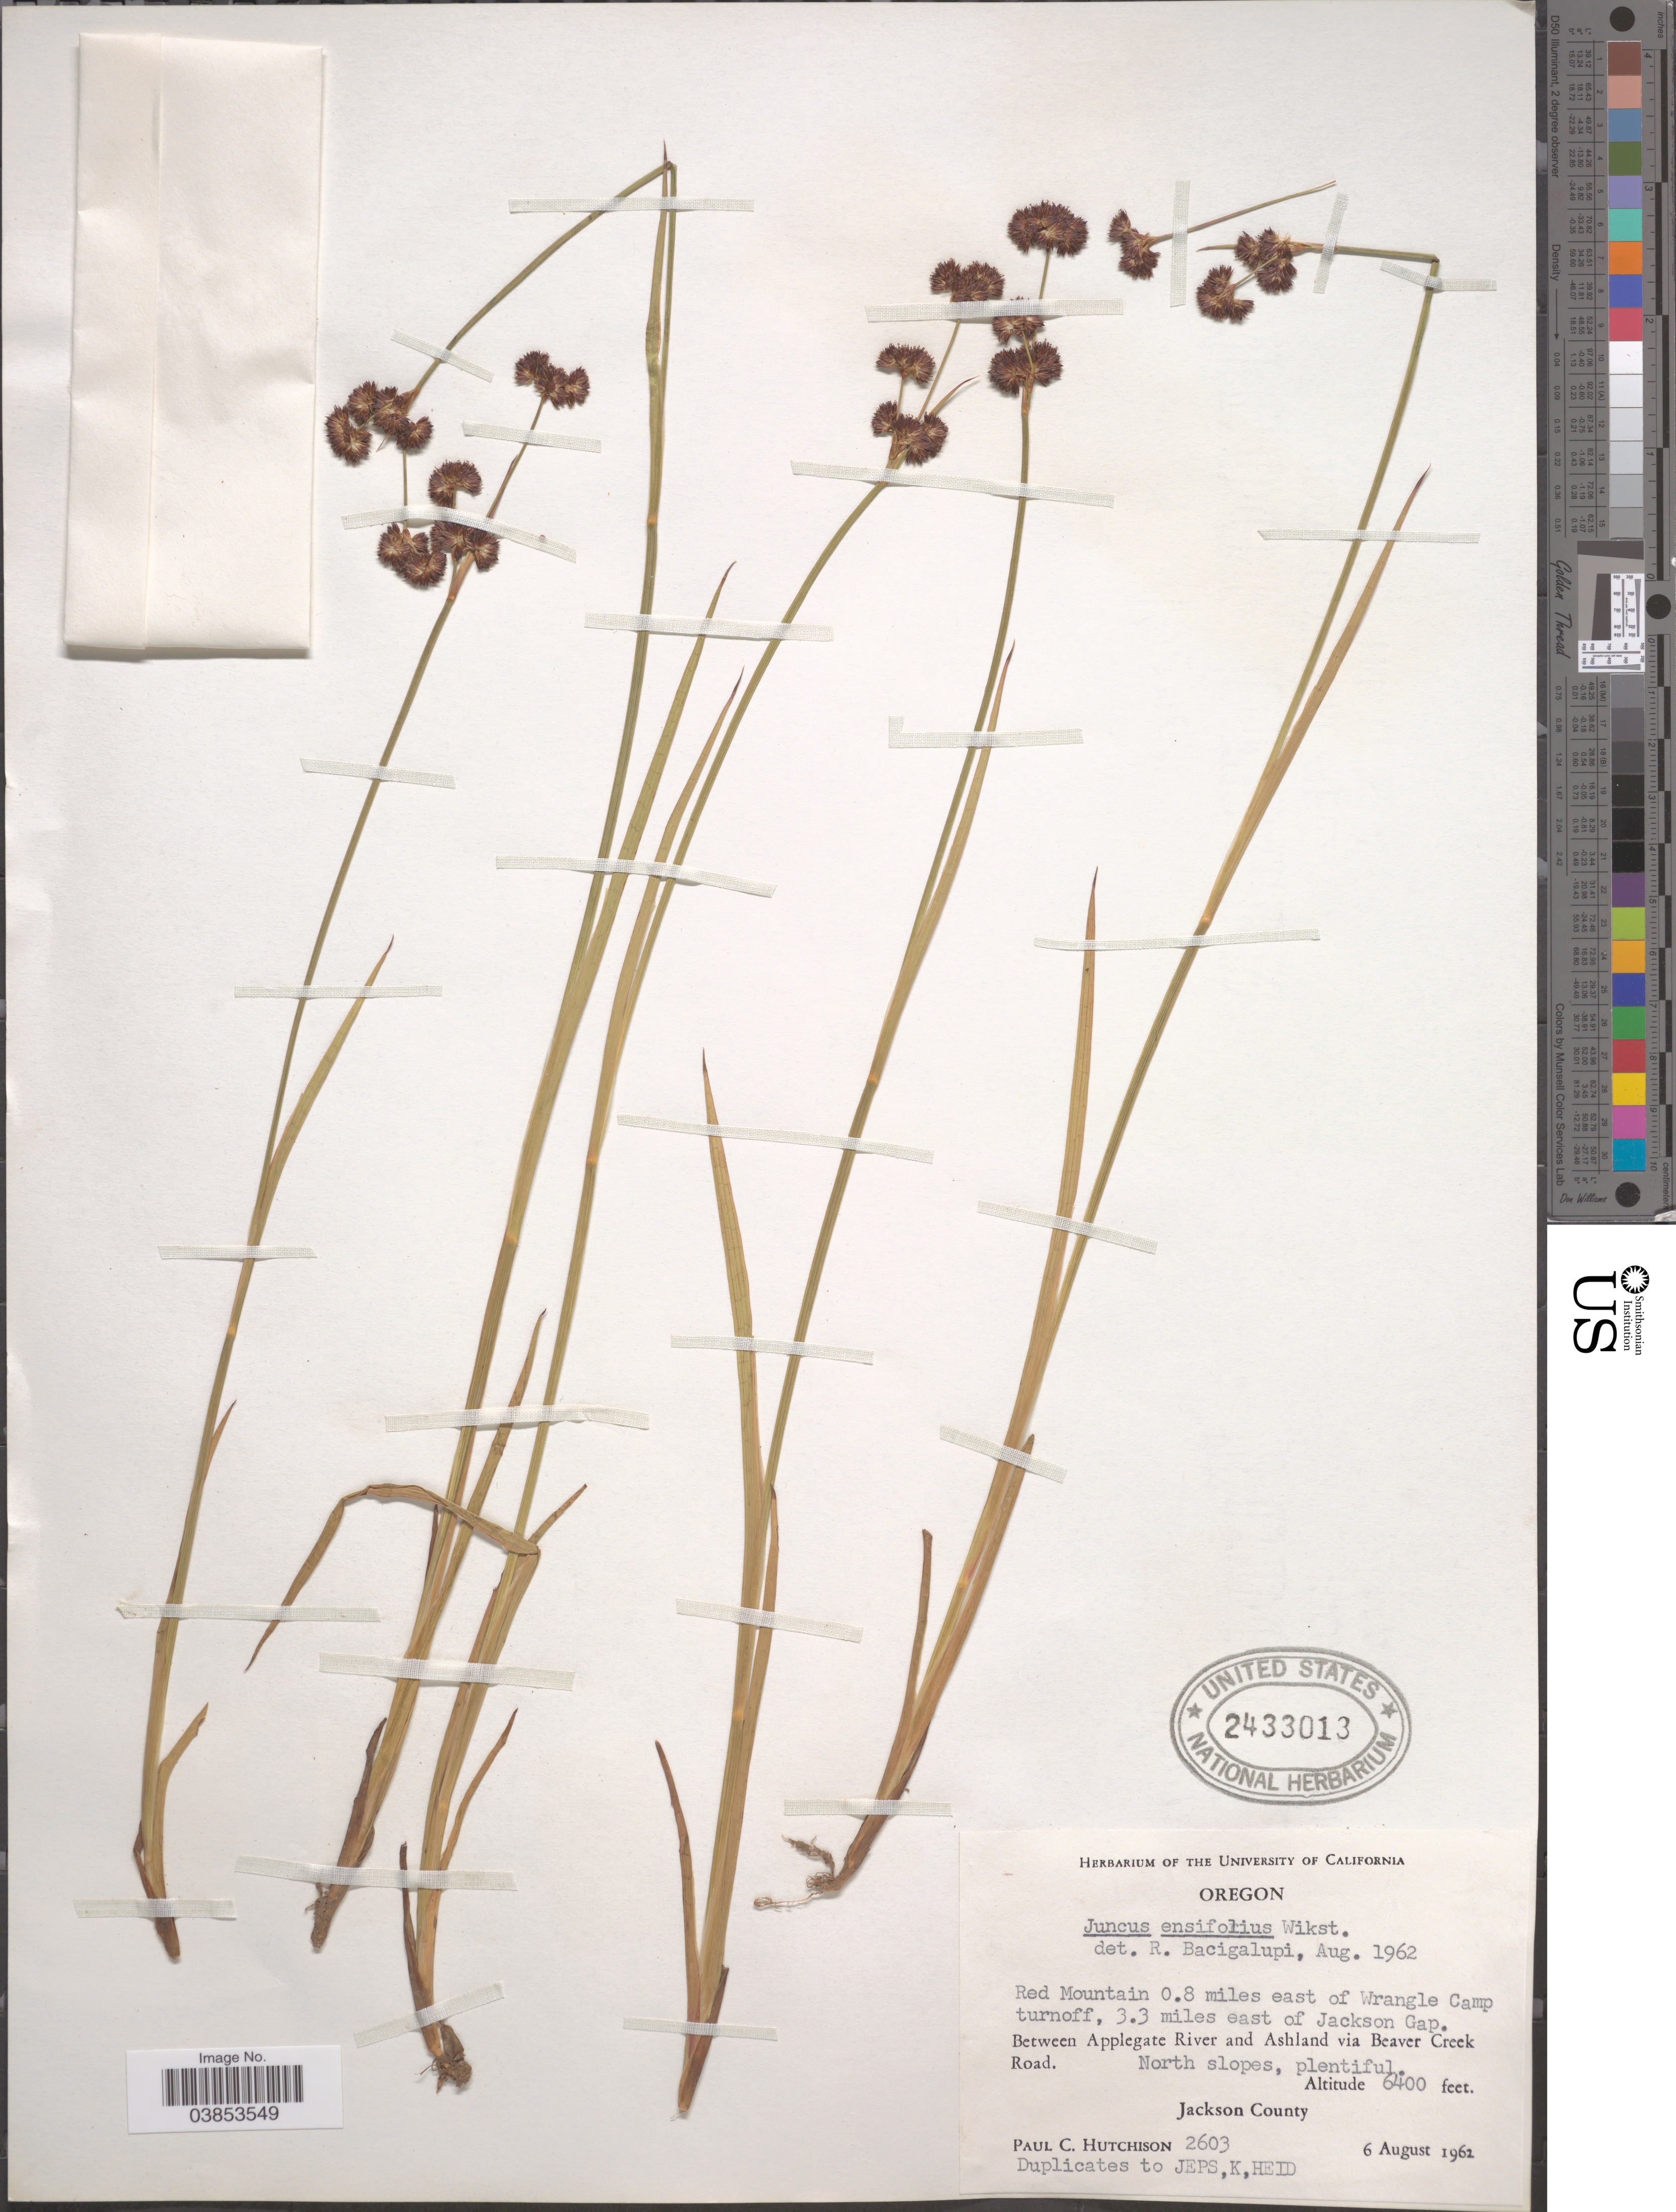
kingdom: Plantae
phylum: Tracheophyta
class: Liliopsida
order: Poales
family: Juncaceae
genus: Juncus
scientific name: Juncus ensifolius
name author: Wikstr.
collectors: P. C. Hutchison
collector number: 2603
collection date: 1962-08-06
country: United States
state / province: Oregon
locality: Red Mountain 0.8 miles east of Wrangle Camp turnoff, 3.3 miles east of Jackson Gap. Between Applegate River and Ashland via Beaver Creek Road. North slopes. Jackson County.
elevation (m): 1951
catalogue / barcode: US 2433013